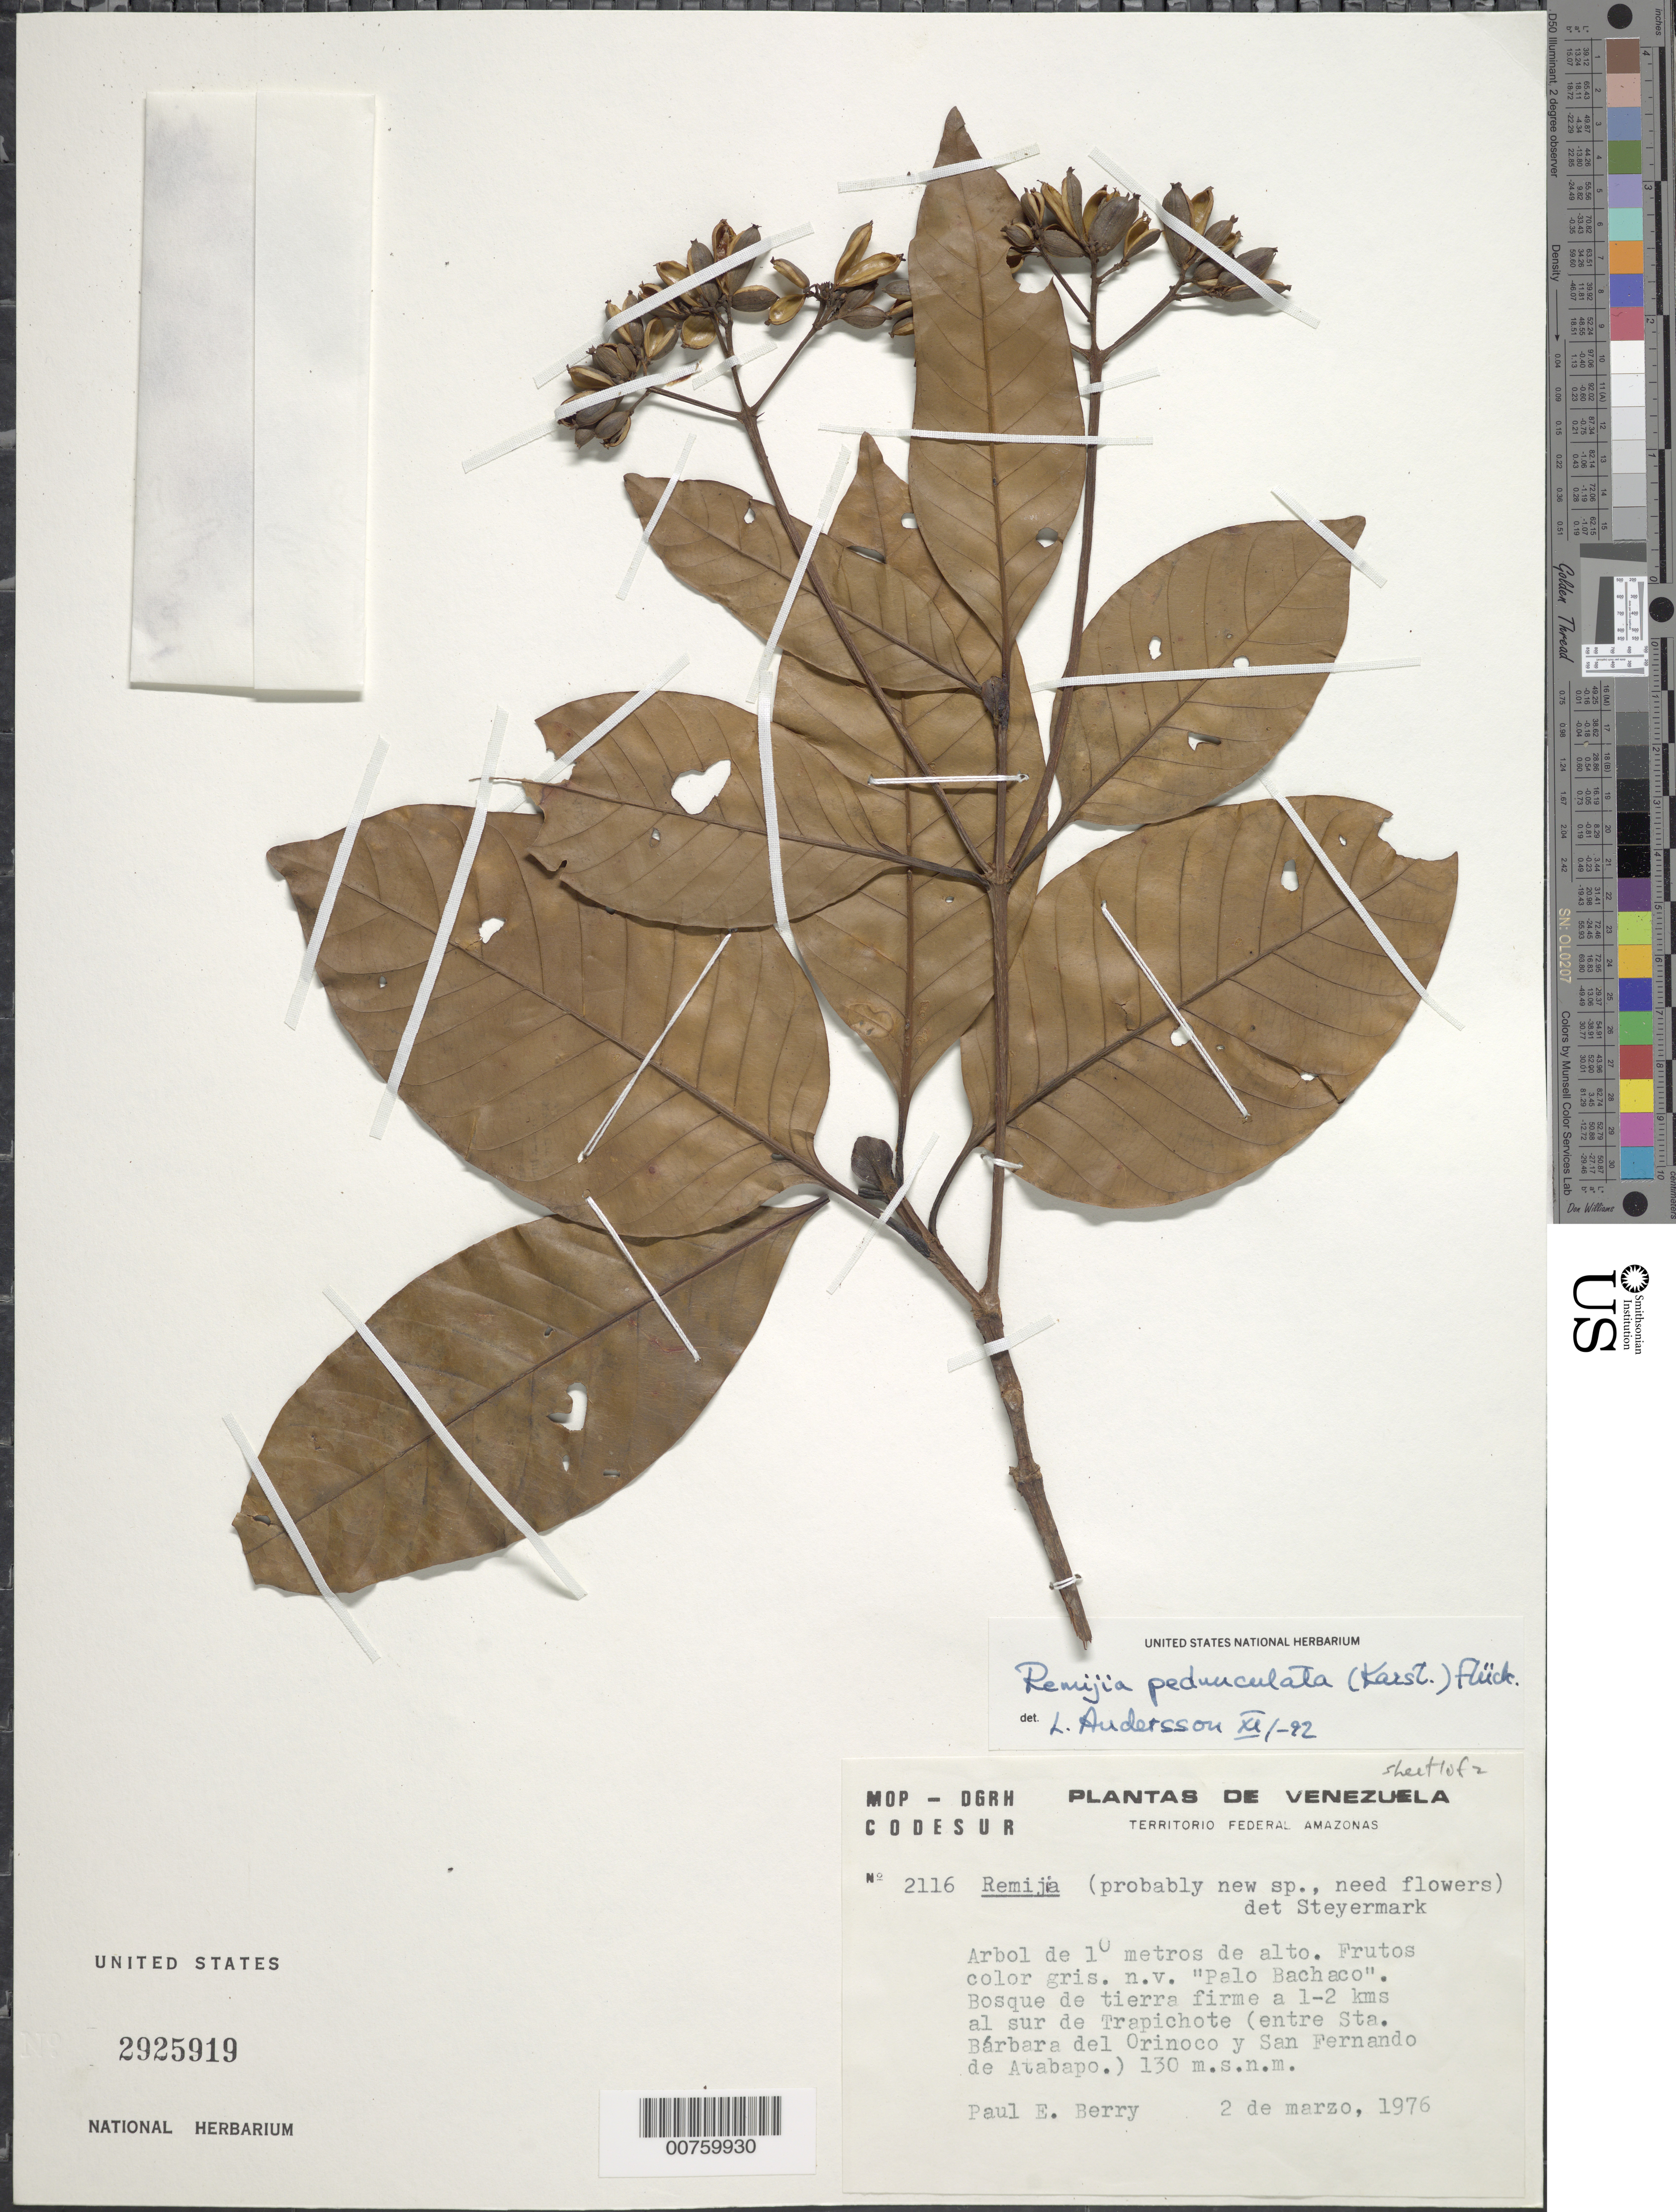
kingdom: Plantae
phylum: Tracheophyta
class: Magnoliopsida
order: Gentianales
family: Rubiaceae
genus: Remijia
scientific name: Remijia pedunculata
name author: (H. Karst.) Fluck.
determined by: Andersson, [Bengt] Lennart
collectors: P. E. Berry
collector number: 2116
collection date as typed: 2-Mar-76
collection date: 1976-03-02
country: Venezuela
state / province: Amazonas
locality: Estacion Experimental de Sta. Barbara del Orinoco, a 1-2 km al sur de Trapichote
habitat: Bosque de tierra firme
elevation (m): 130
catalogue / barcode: US 2925919